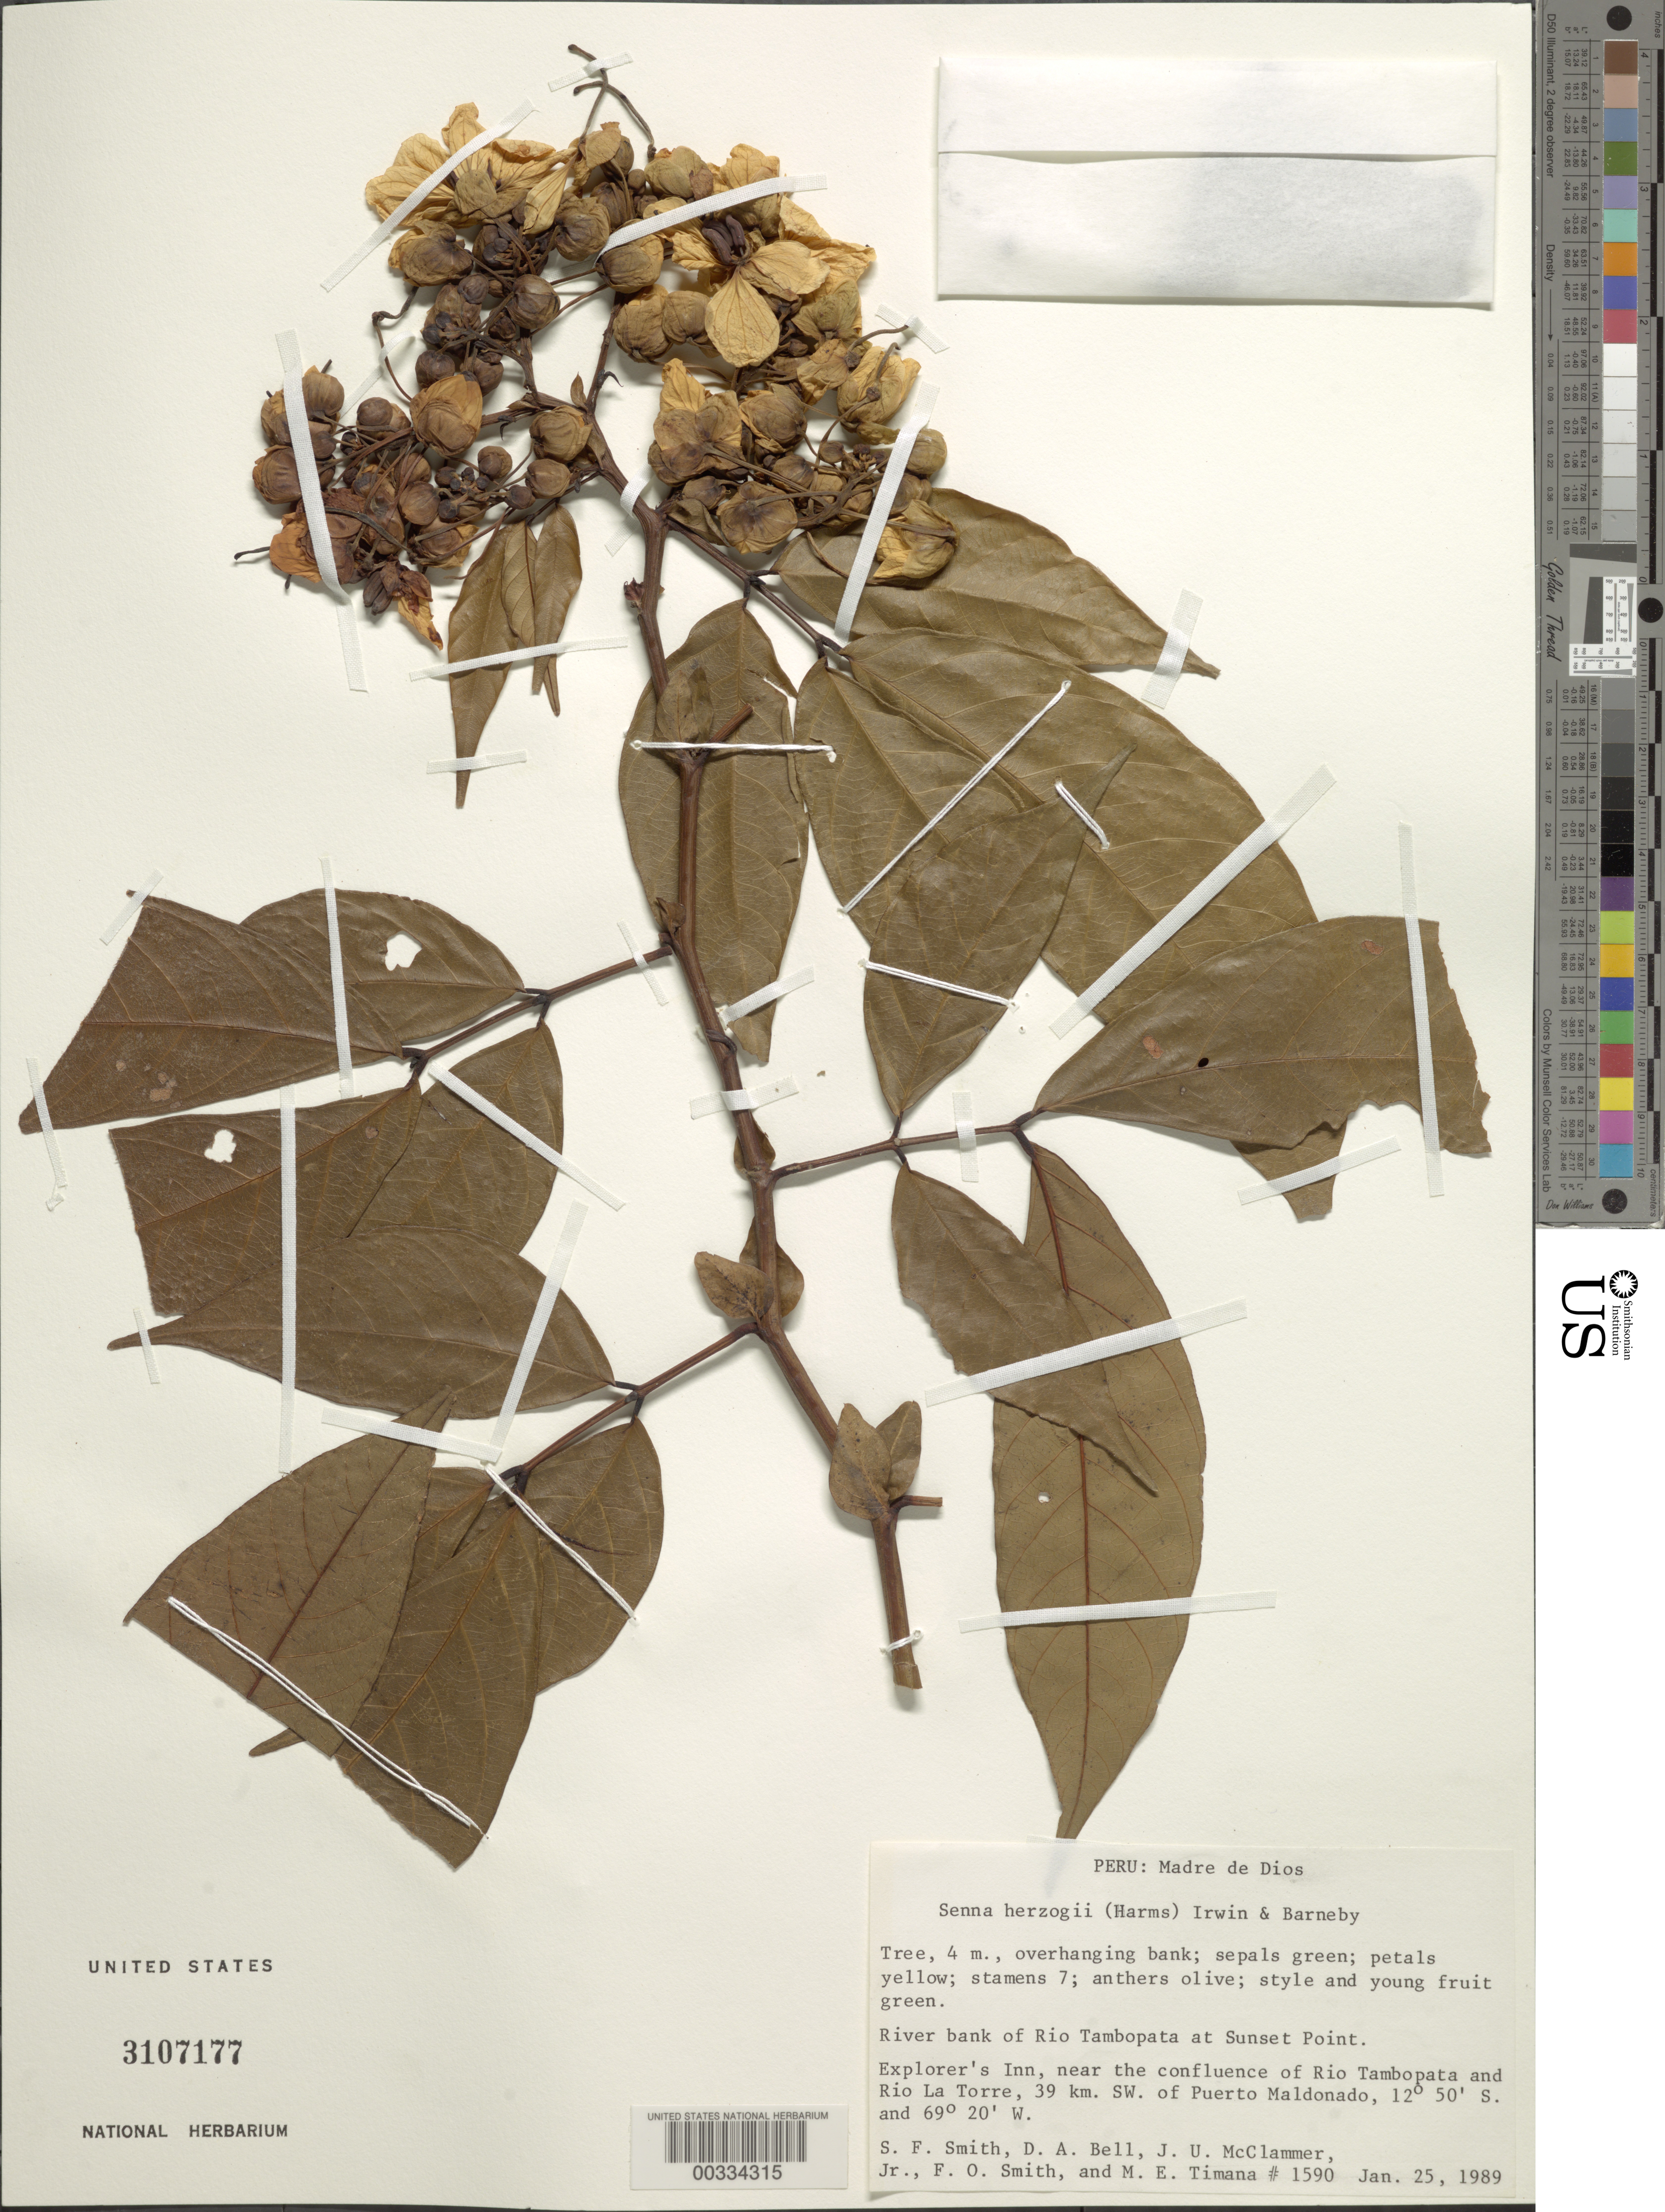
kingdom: Plantae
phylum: Tracheophyta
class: Magnoliopsida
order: Fabales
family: Fabaceae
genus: Senna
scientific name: Senna herzogii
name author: (Harms) H.S. Irwin & Barneby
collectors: S.F. Smith, D. A. Bell, J. Mcclammer Jr. & F. Smith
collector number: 1590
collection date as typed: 25 Jan 1989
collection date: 1989-01-25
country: Peru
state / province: Madre de Dios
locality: River bank of rio tambopata at sunset point, explorer's inn, near rio tambopata and rio la torre, 39 km sw of puerto maldonado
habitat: River bank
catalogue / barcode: US 3107177